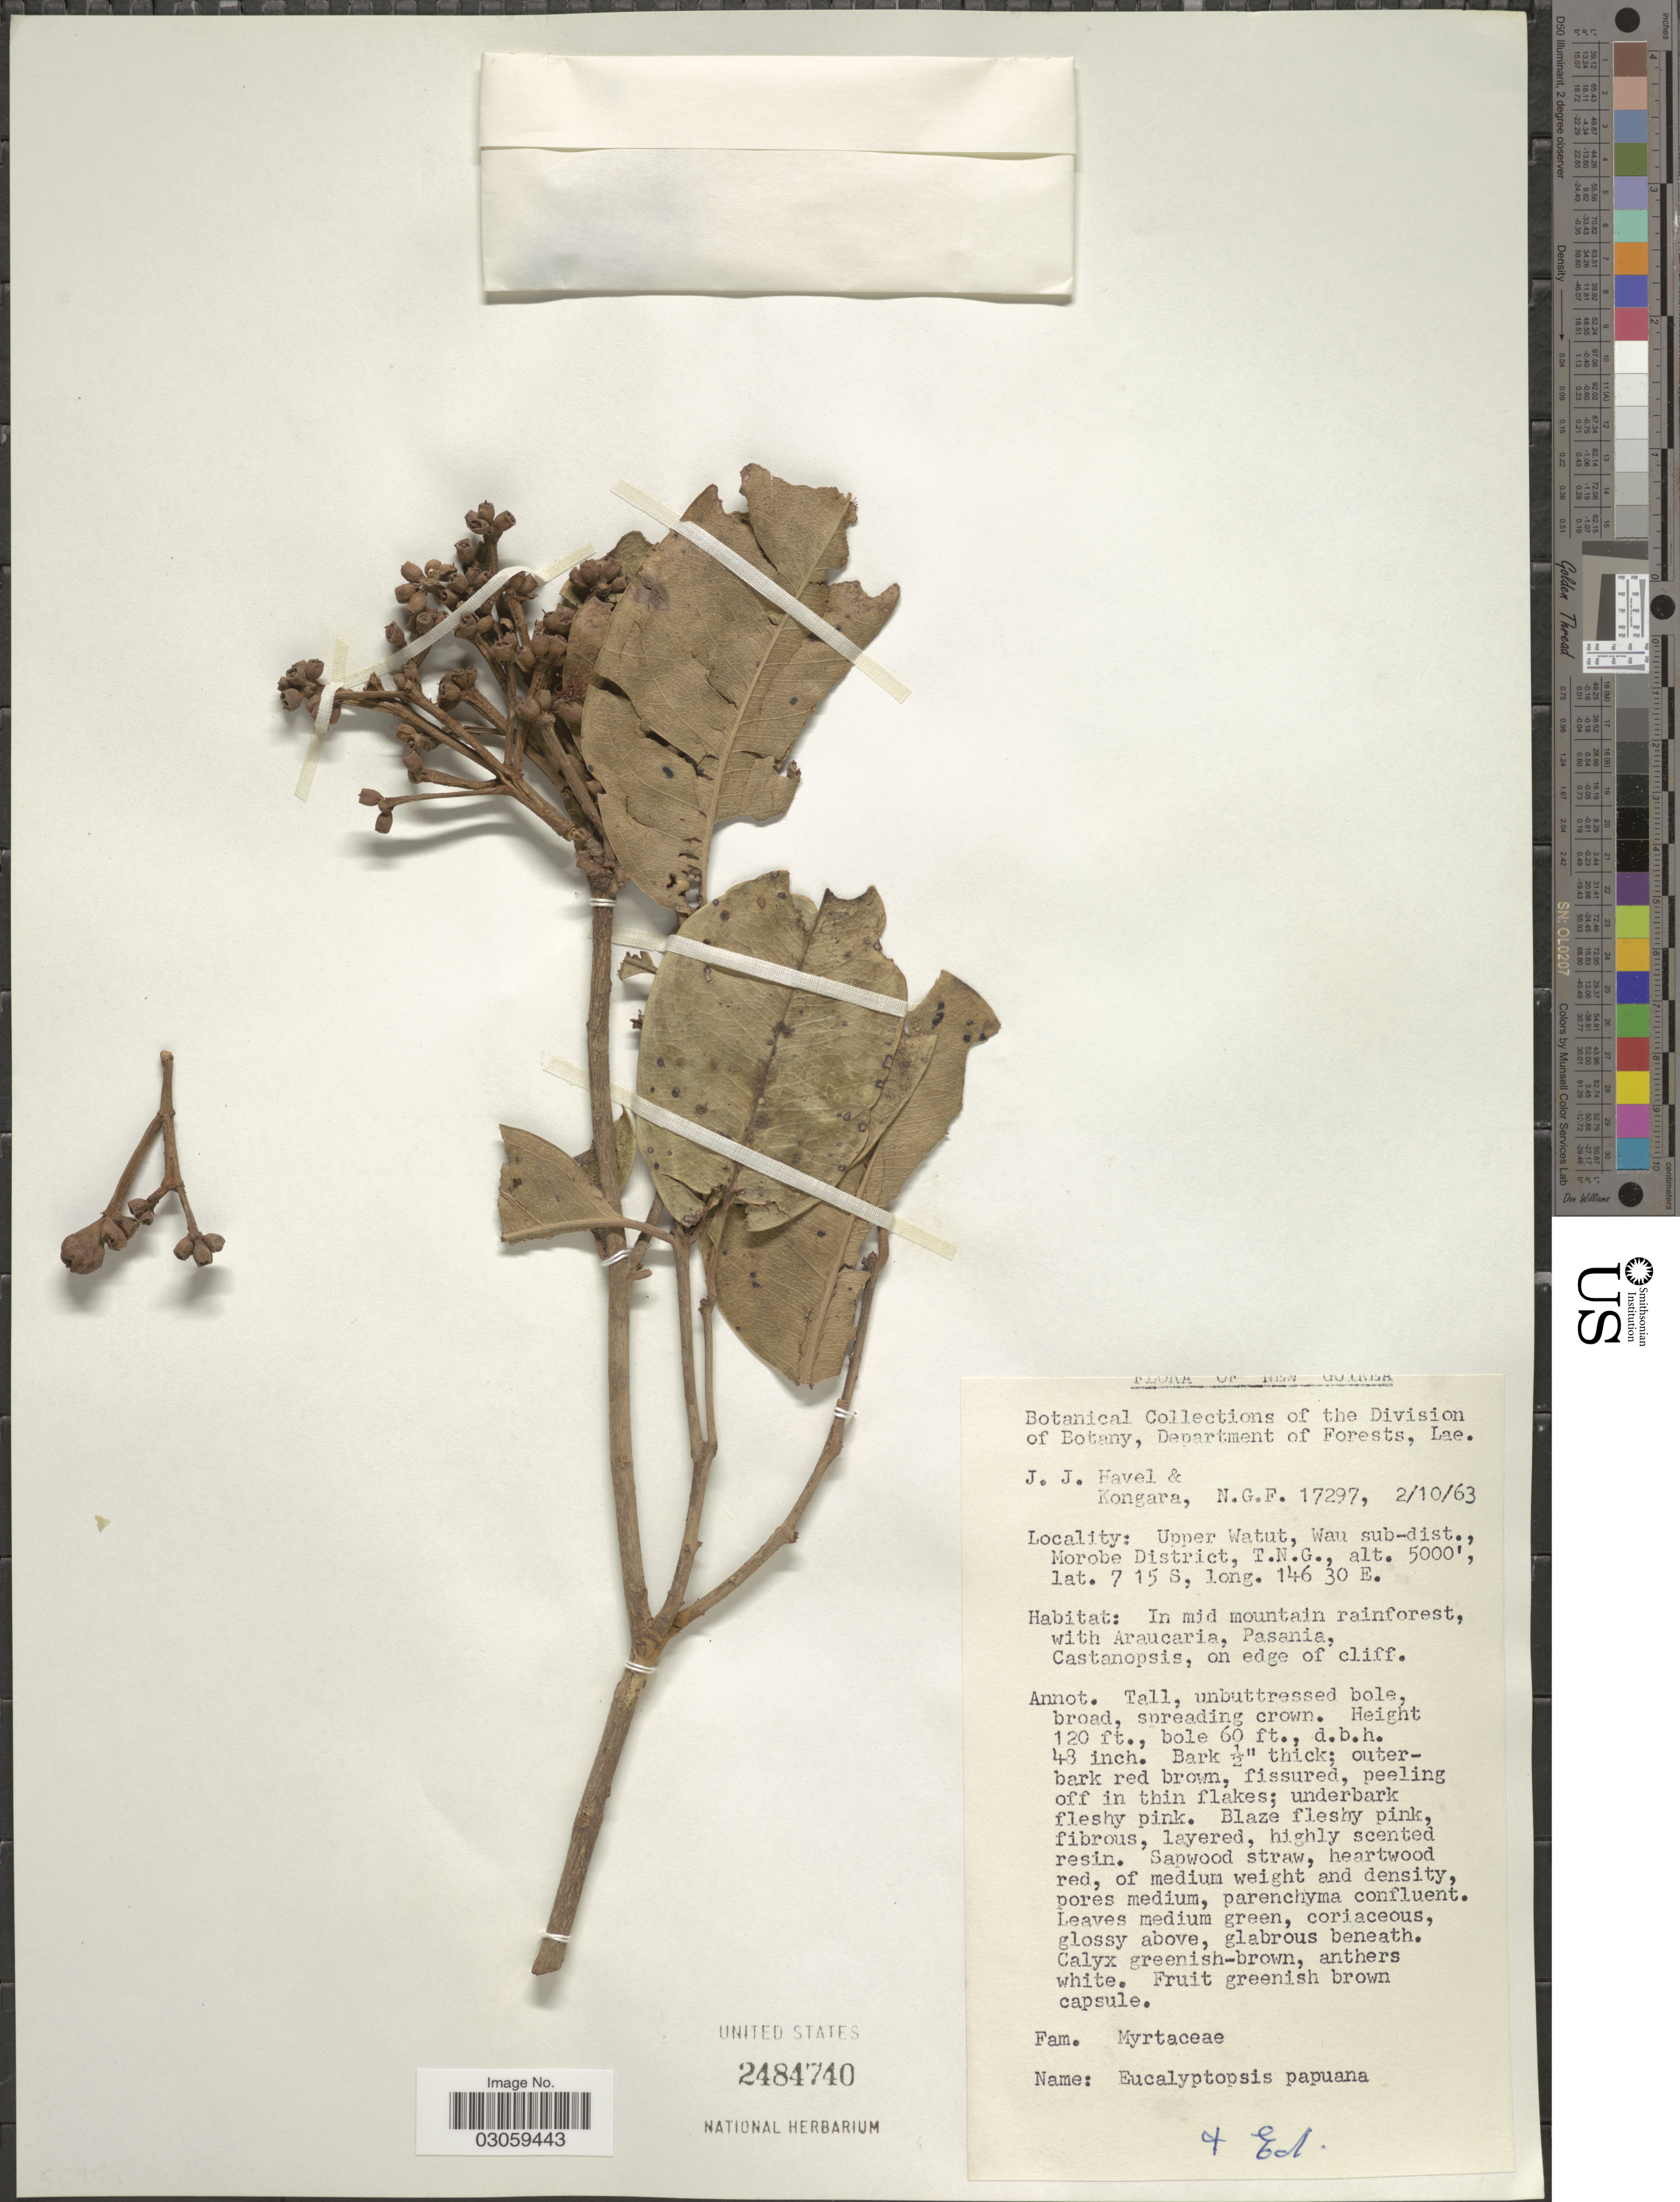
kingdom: Plantae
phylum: Tracheophyta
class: Magnoliopsida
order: Myrtales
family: Myrtaceae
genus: Eucalyptopsis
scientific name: Eucalyptopsis papuana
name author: C.T. White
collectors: J. Havel & -. Kongara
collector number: NGF17297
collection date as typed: Transcribed d/m/y: 2/10/63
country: Papua New Guinea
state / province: Morobe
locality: New Guinea. Upper Watut, Wau sub-dist., Morobe District, T.N.G.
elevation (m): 1524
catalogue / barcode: US 2484740